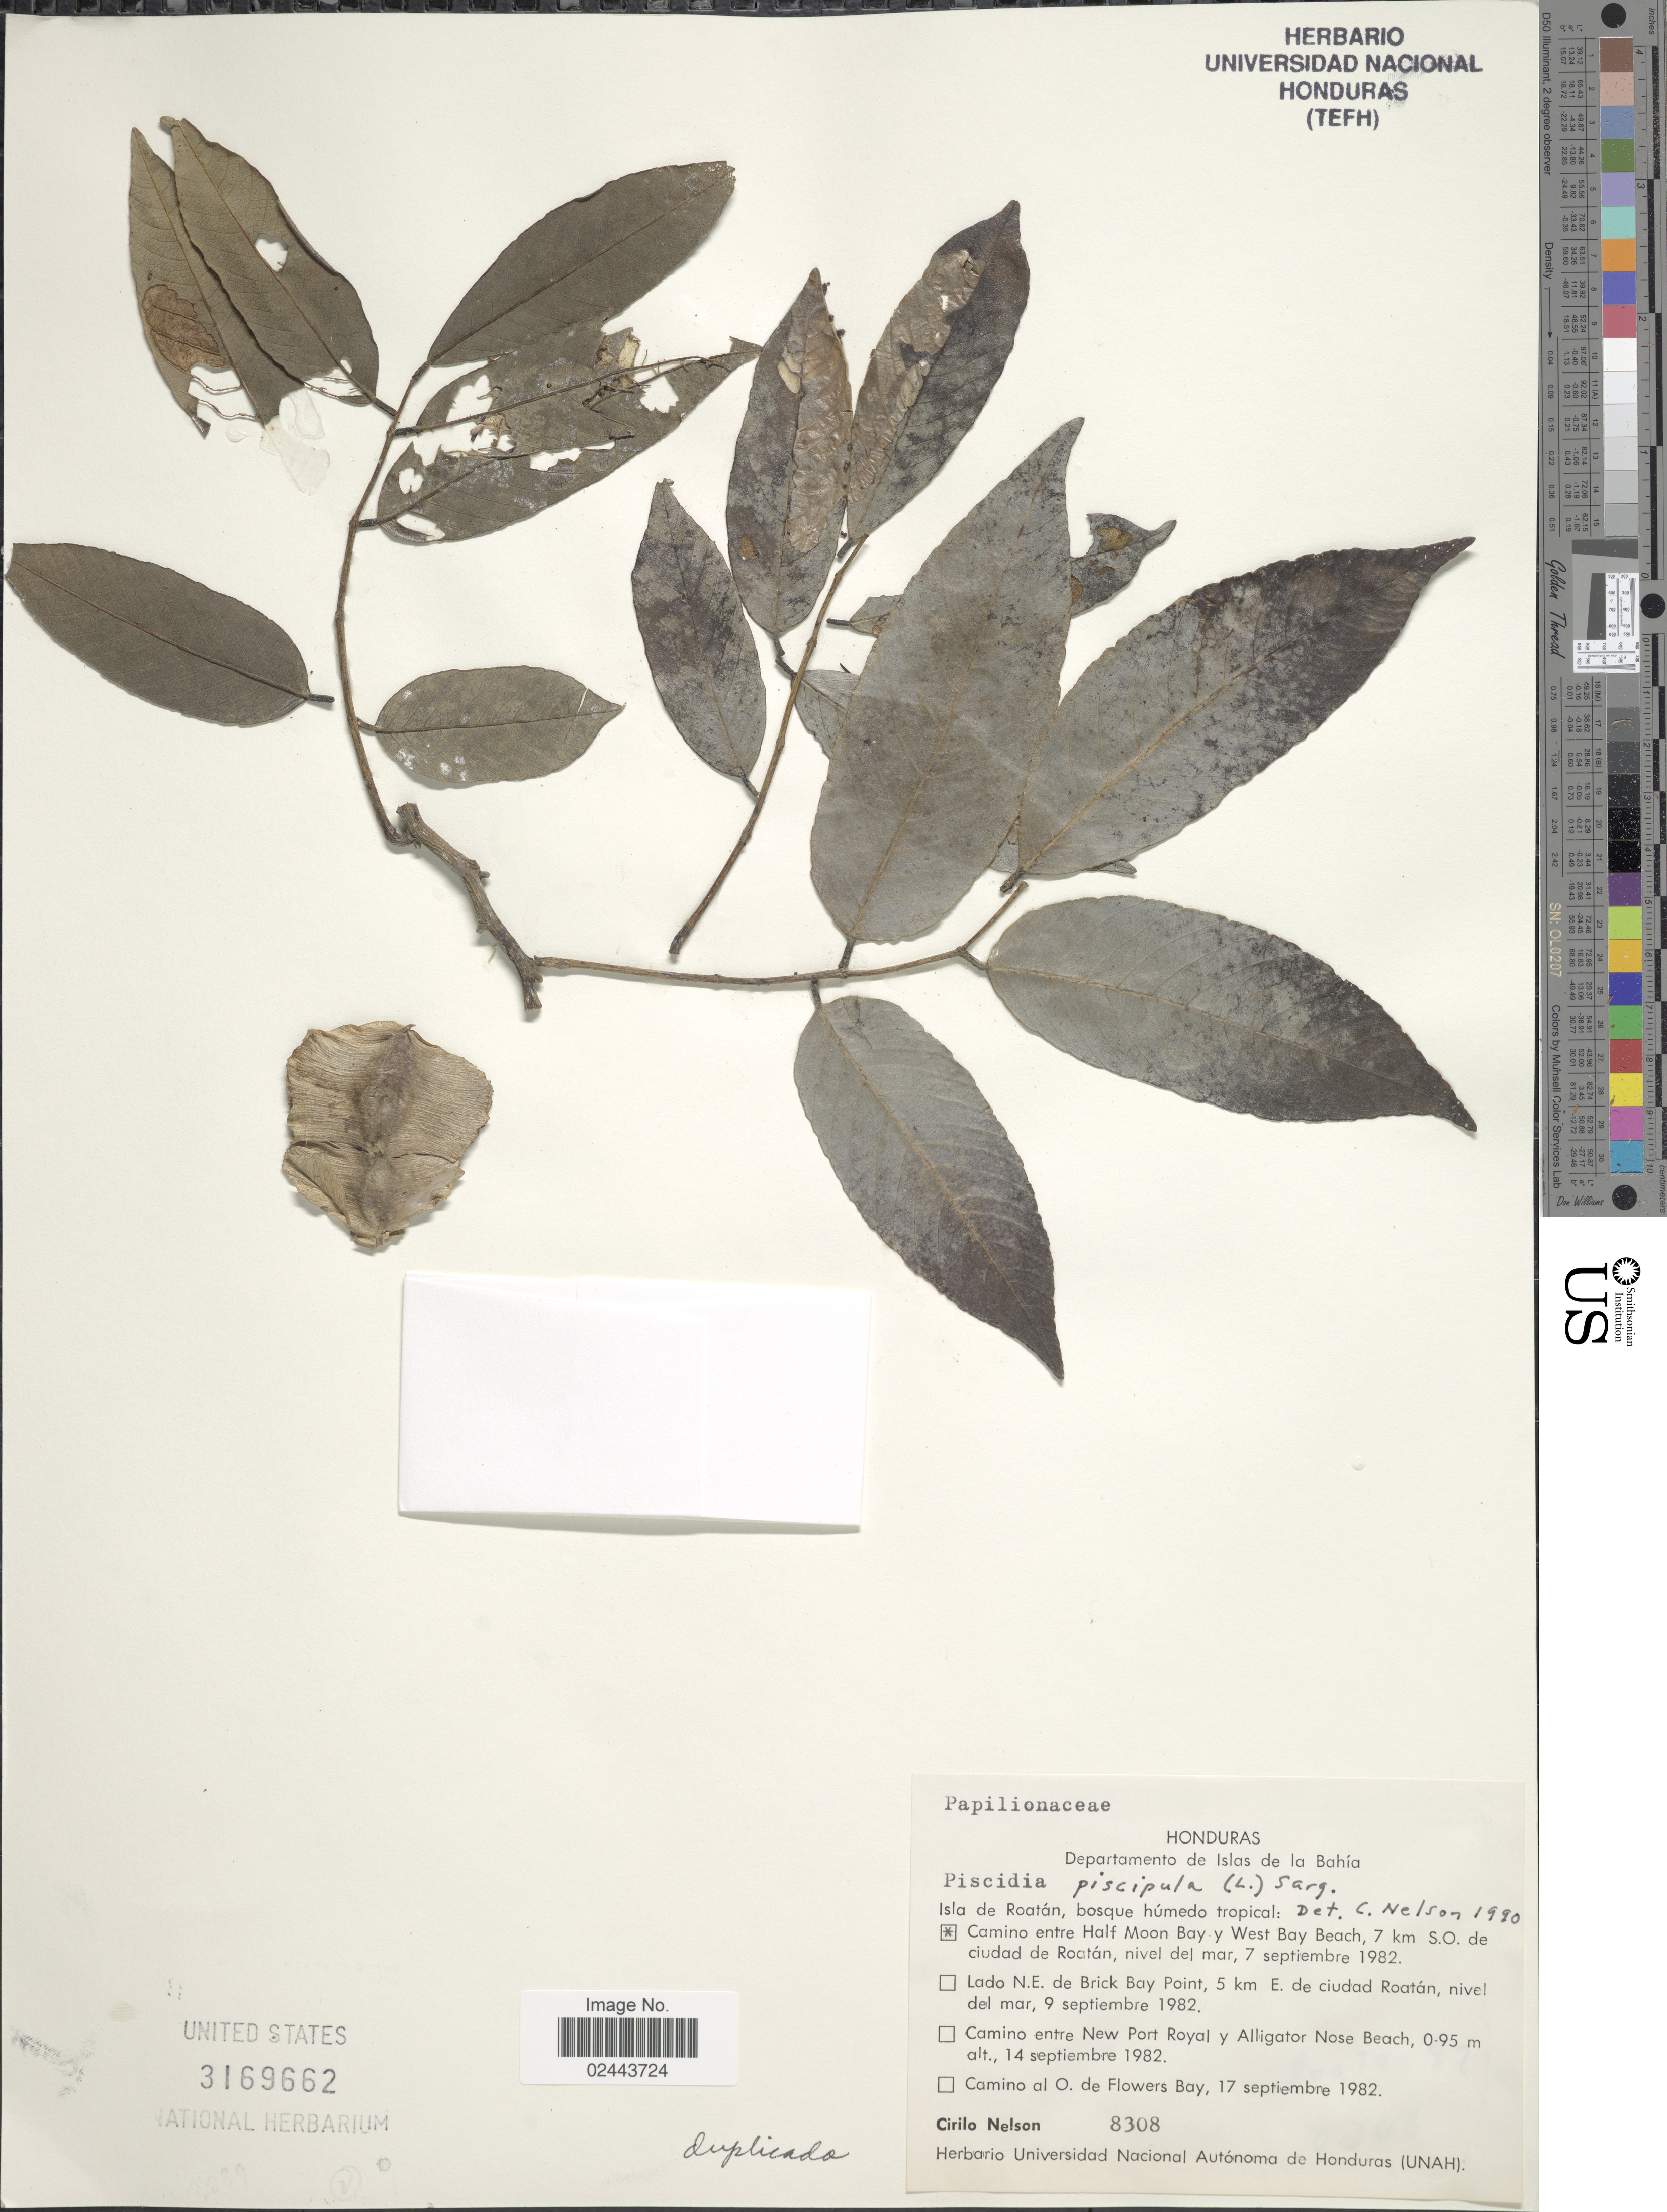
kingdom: Plantae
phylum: Tracheophyta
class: Magnoliopsida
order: Fabales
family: Fabaceae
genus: Piscidia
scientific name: Piscidia piscipula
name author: (L.) Sarg.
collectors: C. Nelson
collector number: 8308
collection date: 1982-09-07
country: Honduras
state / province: Islas de la Bahía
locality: Isla de Roatan, bosque humedo tropical, Camino entre Half Moon Bay y West Bay Beach, 7 km S.O. de ciudad de Roatan.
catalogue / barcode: US 3169662